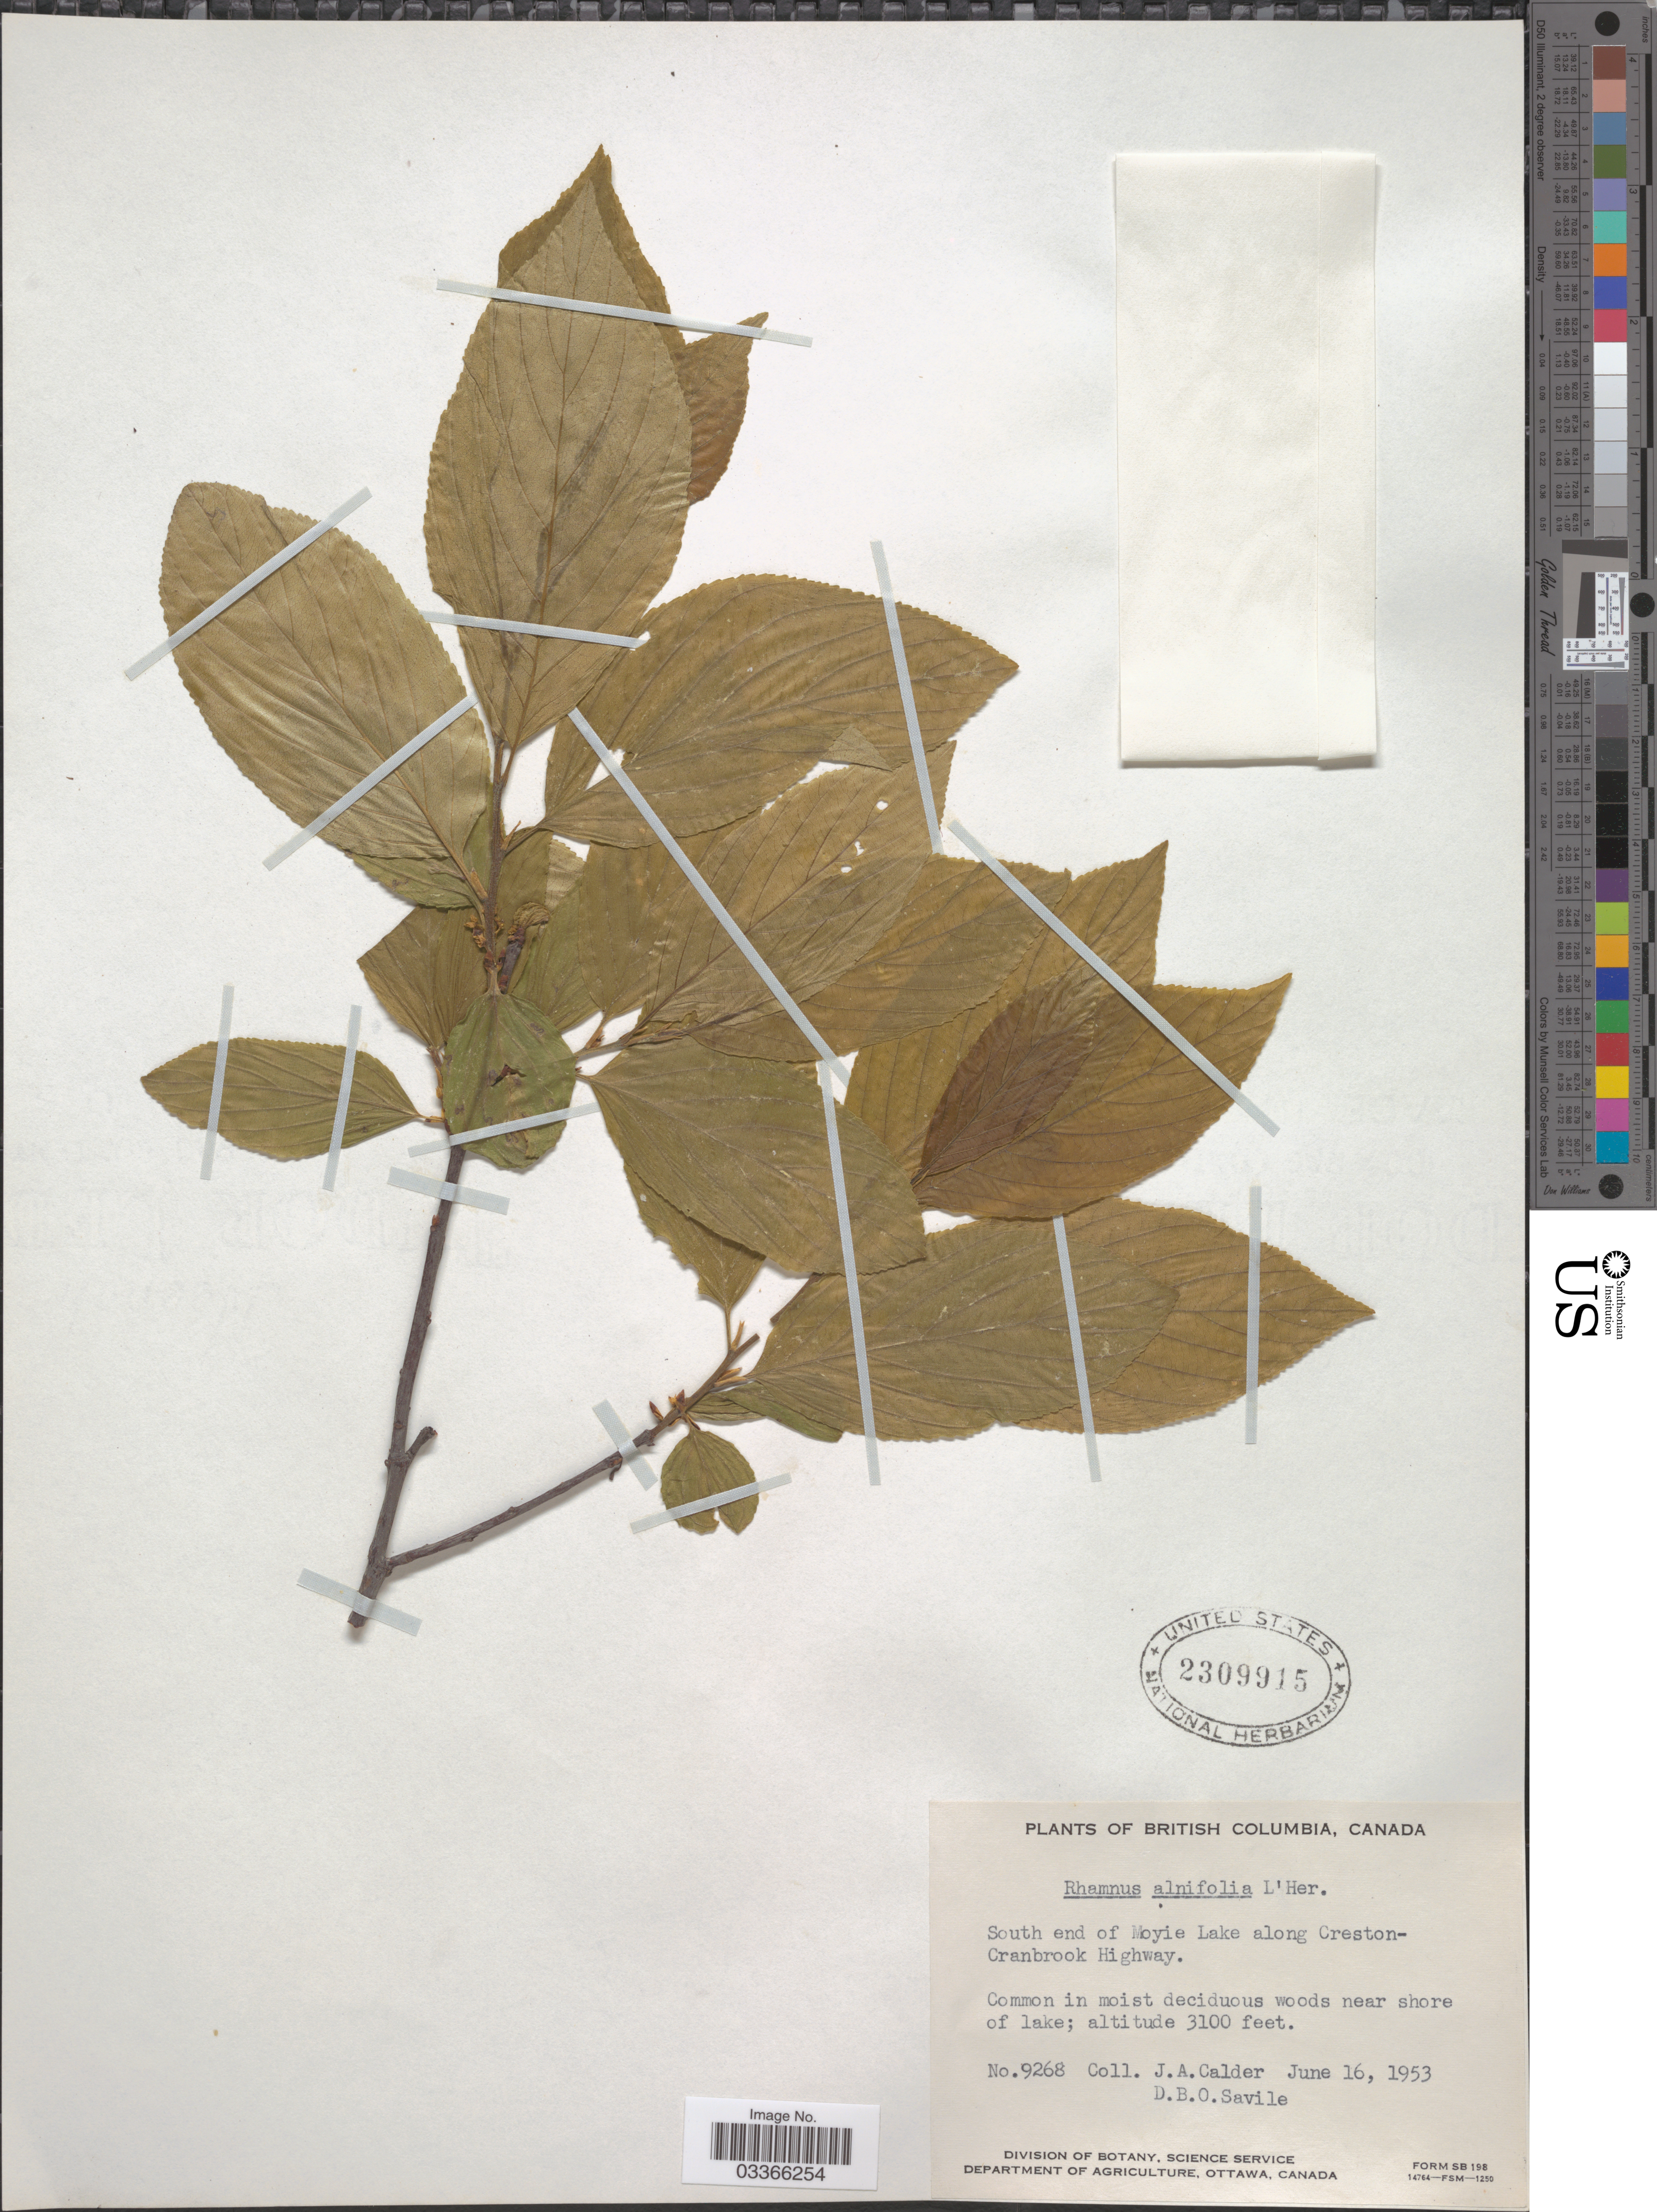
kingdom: Plantae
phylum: Tracheophyta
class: Magnoliopsida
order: Rosales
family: Rhamnaceae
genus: Rhamnus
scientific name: Rhamnus alnifolia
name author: L'Hér.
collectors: J. A. Calder & D. Savile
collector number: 9268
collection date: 1953-06-16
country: Canada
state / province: British Columbia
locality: South end of Moyie Lake along Creston-Cranbrook Highway.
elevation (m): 945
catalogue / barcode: US 2309915